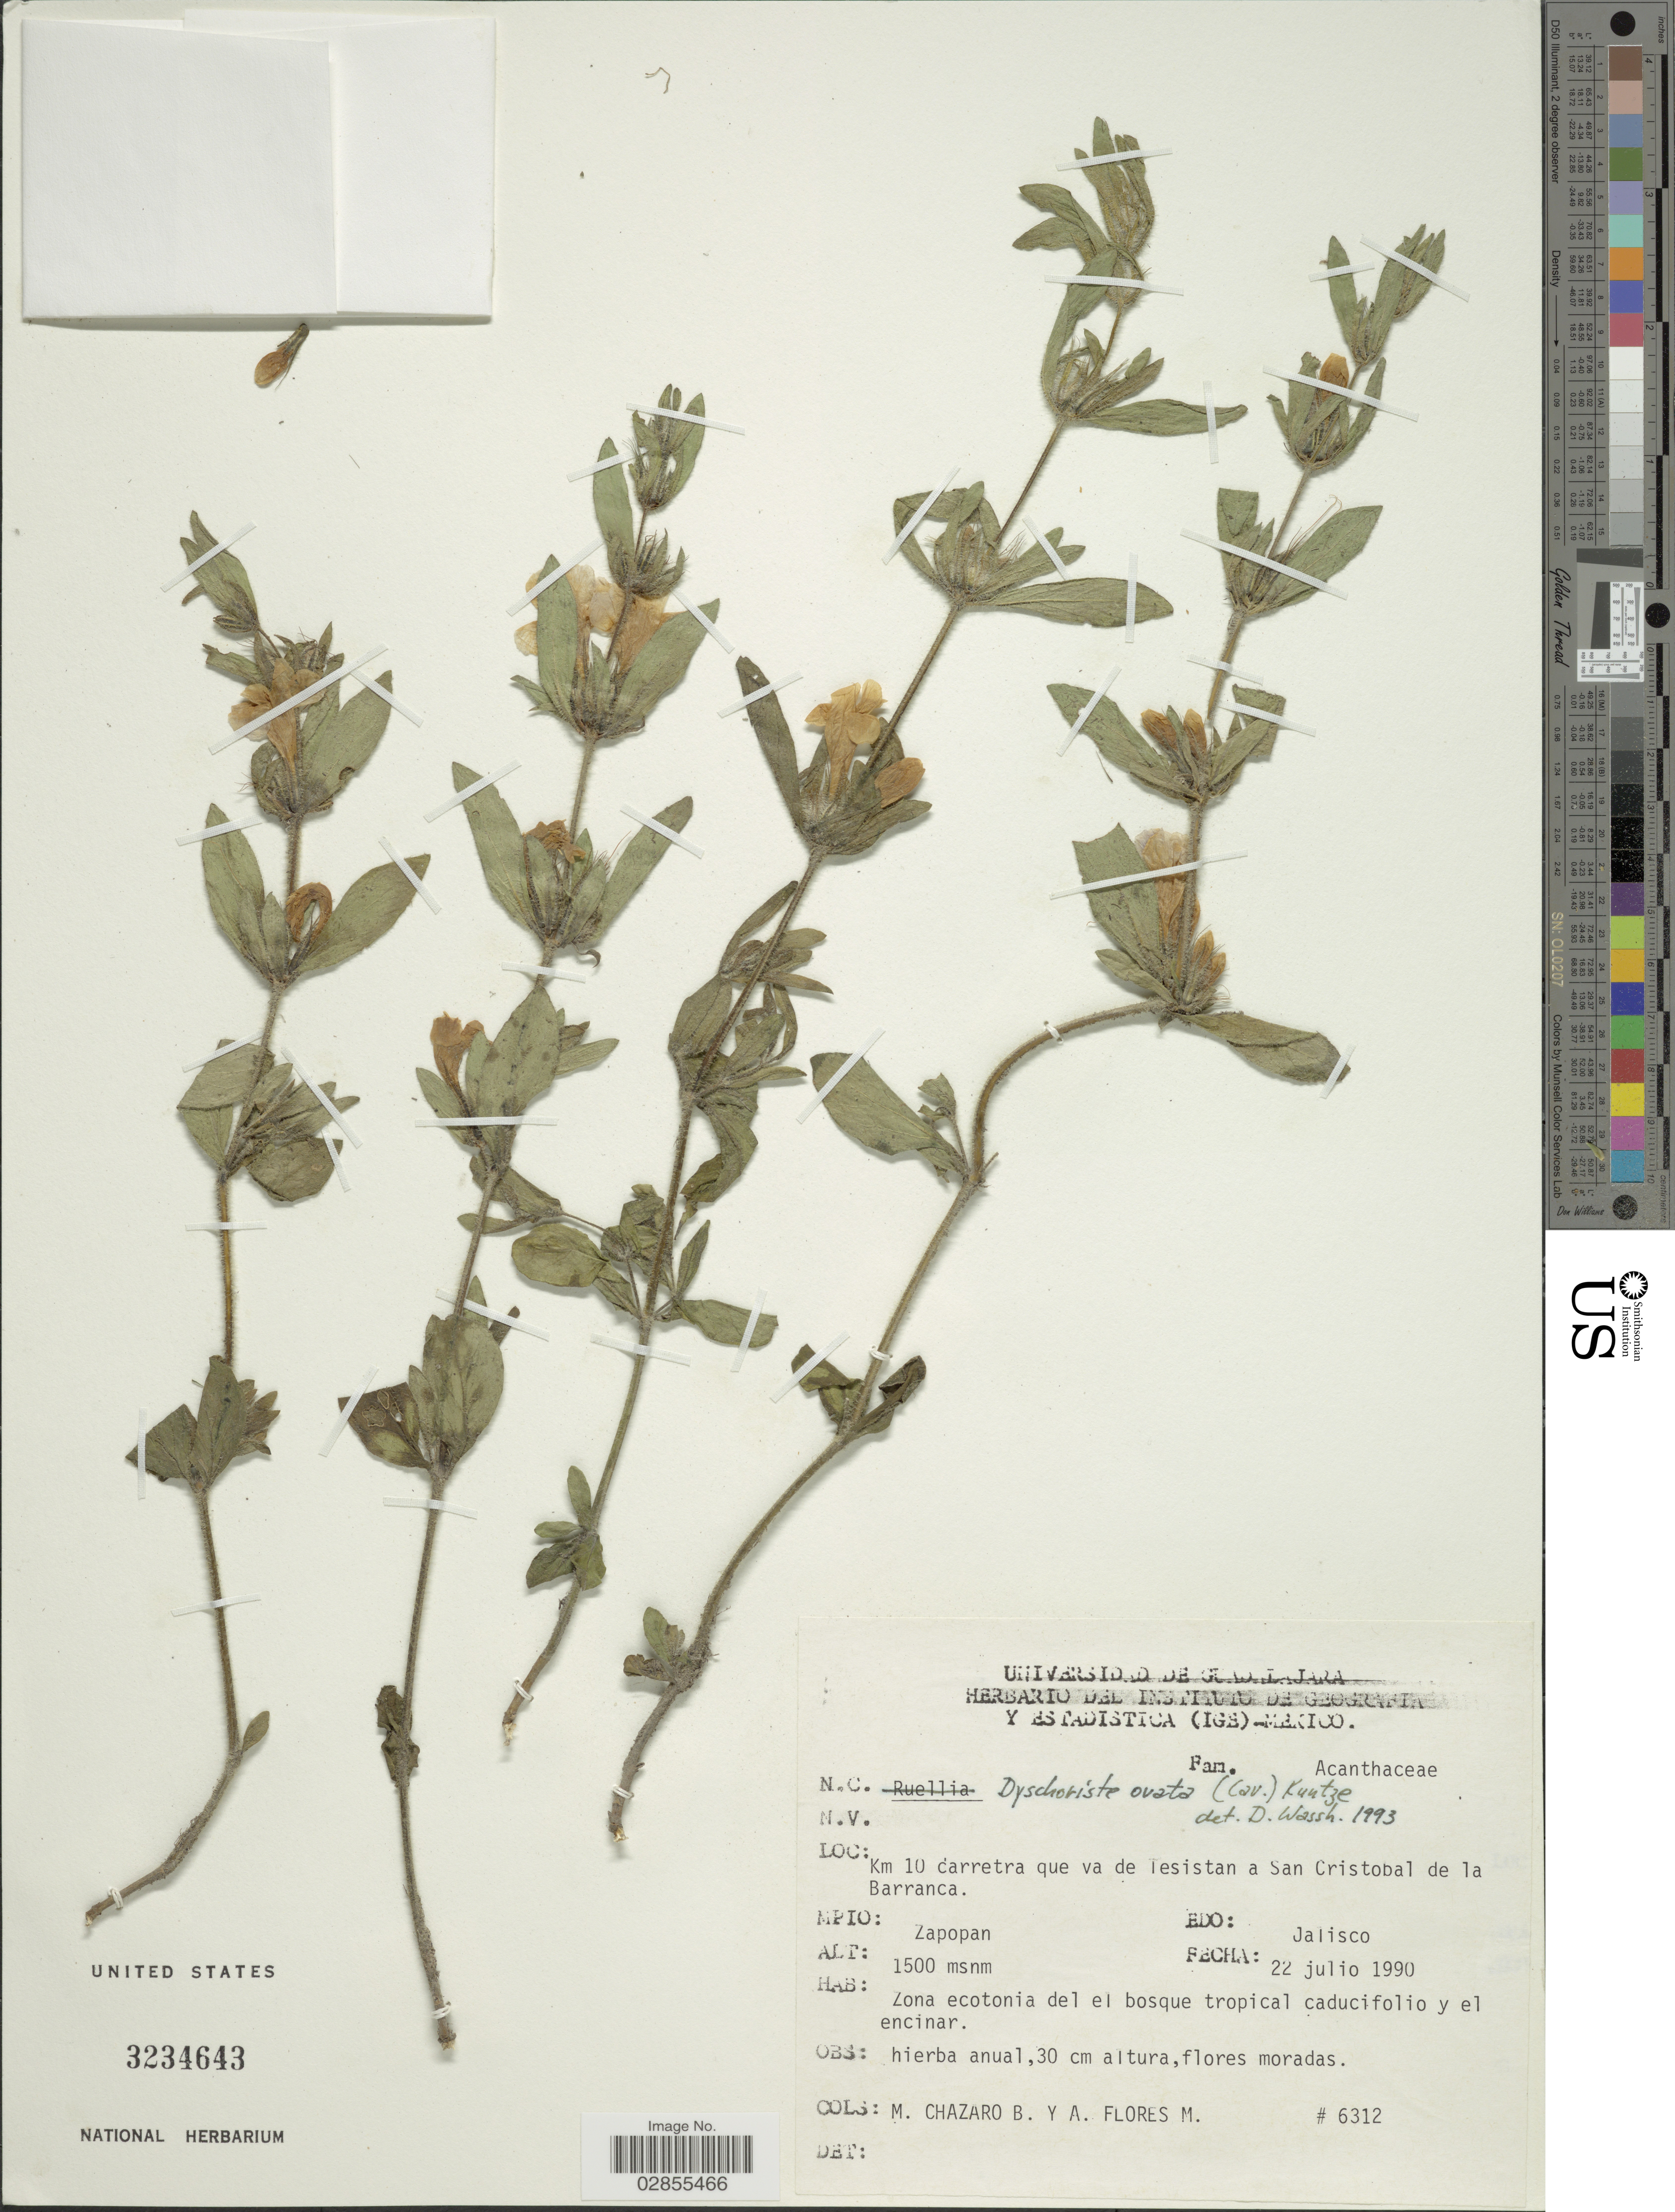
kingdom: Plantae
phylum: Tracheophyta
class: Magnoliopsida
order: Lamiales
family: Acanthaceae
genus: Dyschoriste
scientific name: Dyschoriste ovata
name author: (Cav.) Kuntze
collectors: M. Chazaro B. & A. Flores M.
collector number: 6312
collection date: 1990-07-22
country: Mexico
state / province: Jalisco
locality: Km 10 cárretera que va de Tesistan a San Cristobal de la Barranca, Mpio. Zapopan.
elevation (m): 1500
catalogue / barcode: US 3234643